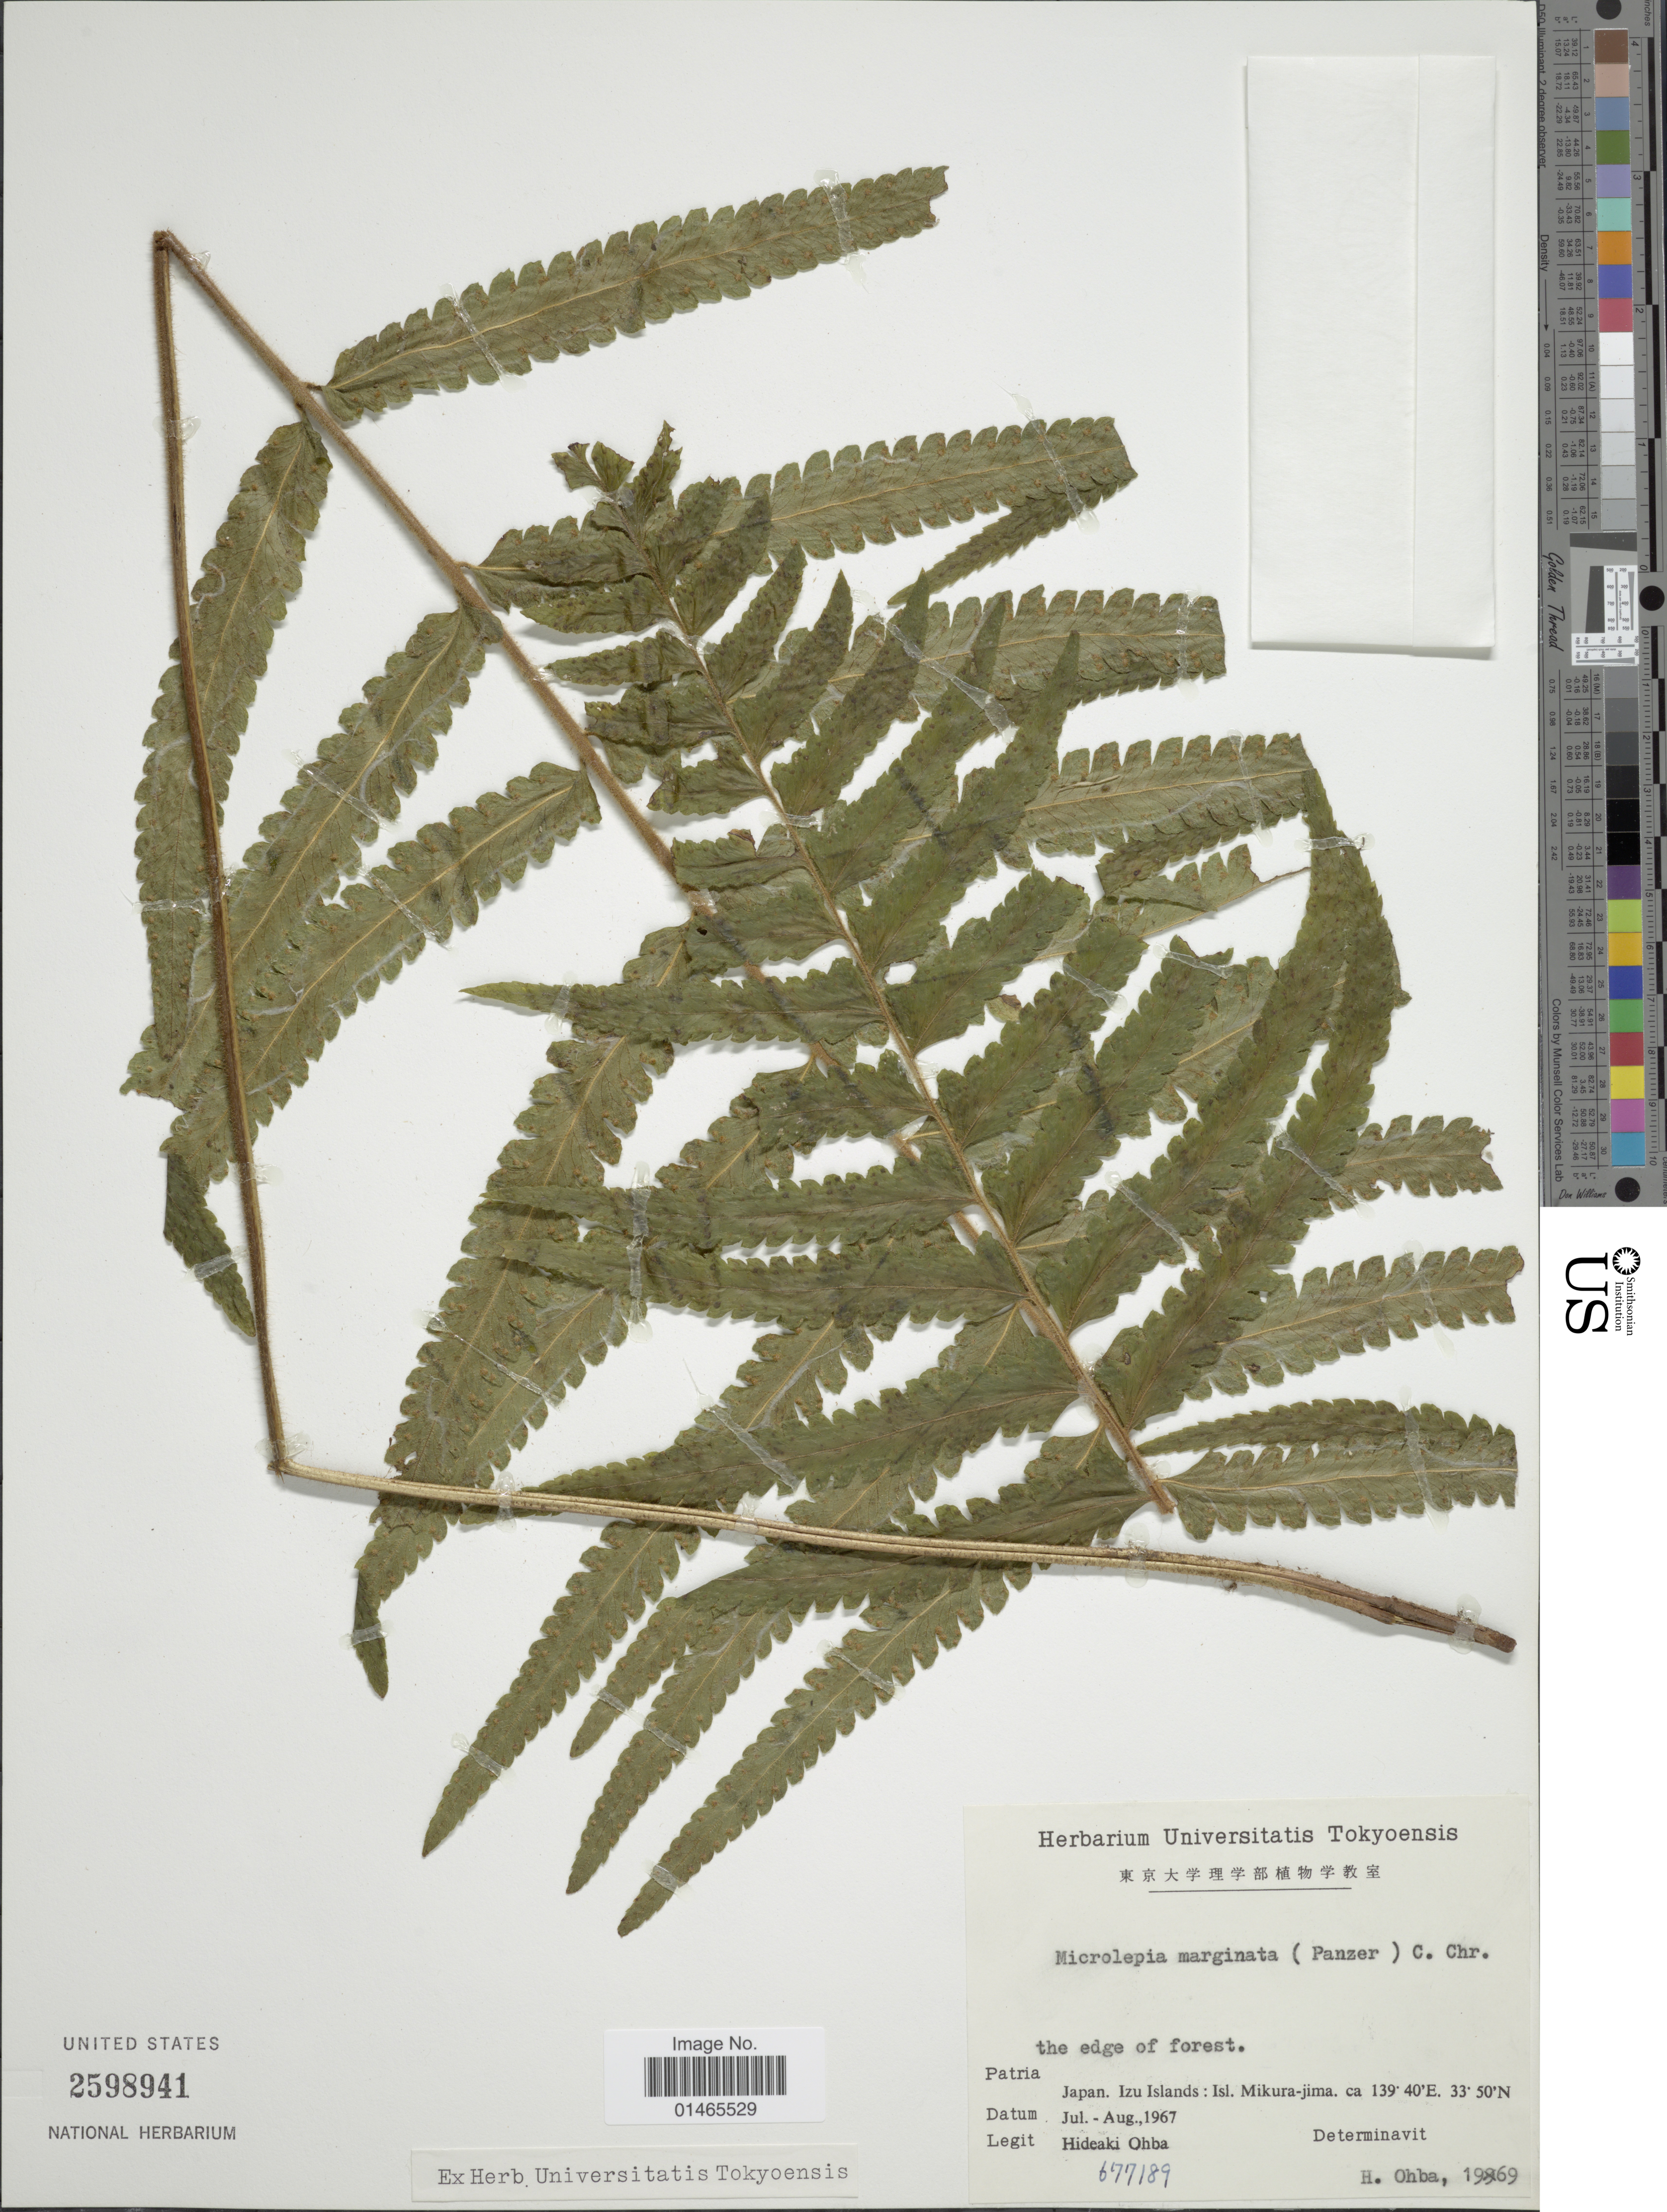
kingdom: Plantae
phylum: Tracheophyta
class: Polypodiopsida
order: Polypodiales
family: Dennstaedtiaceae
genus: Microlepia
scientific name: Microlepia marginata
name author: (Houtt.) C. Chr.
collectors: H. Ohba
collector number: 677189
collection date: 1967-07/1967-08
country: Japan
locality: Patria, Izu Islands: Isl. Mikura-jima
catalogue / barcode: US 2598941